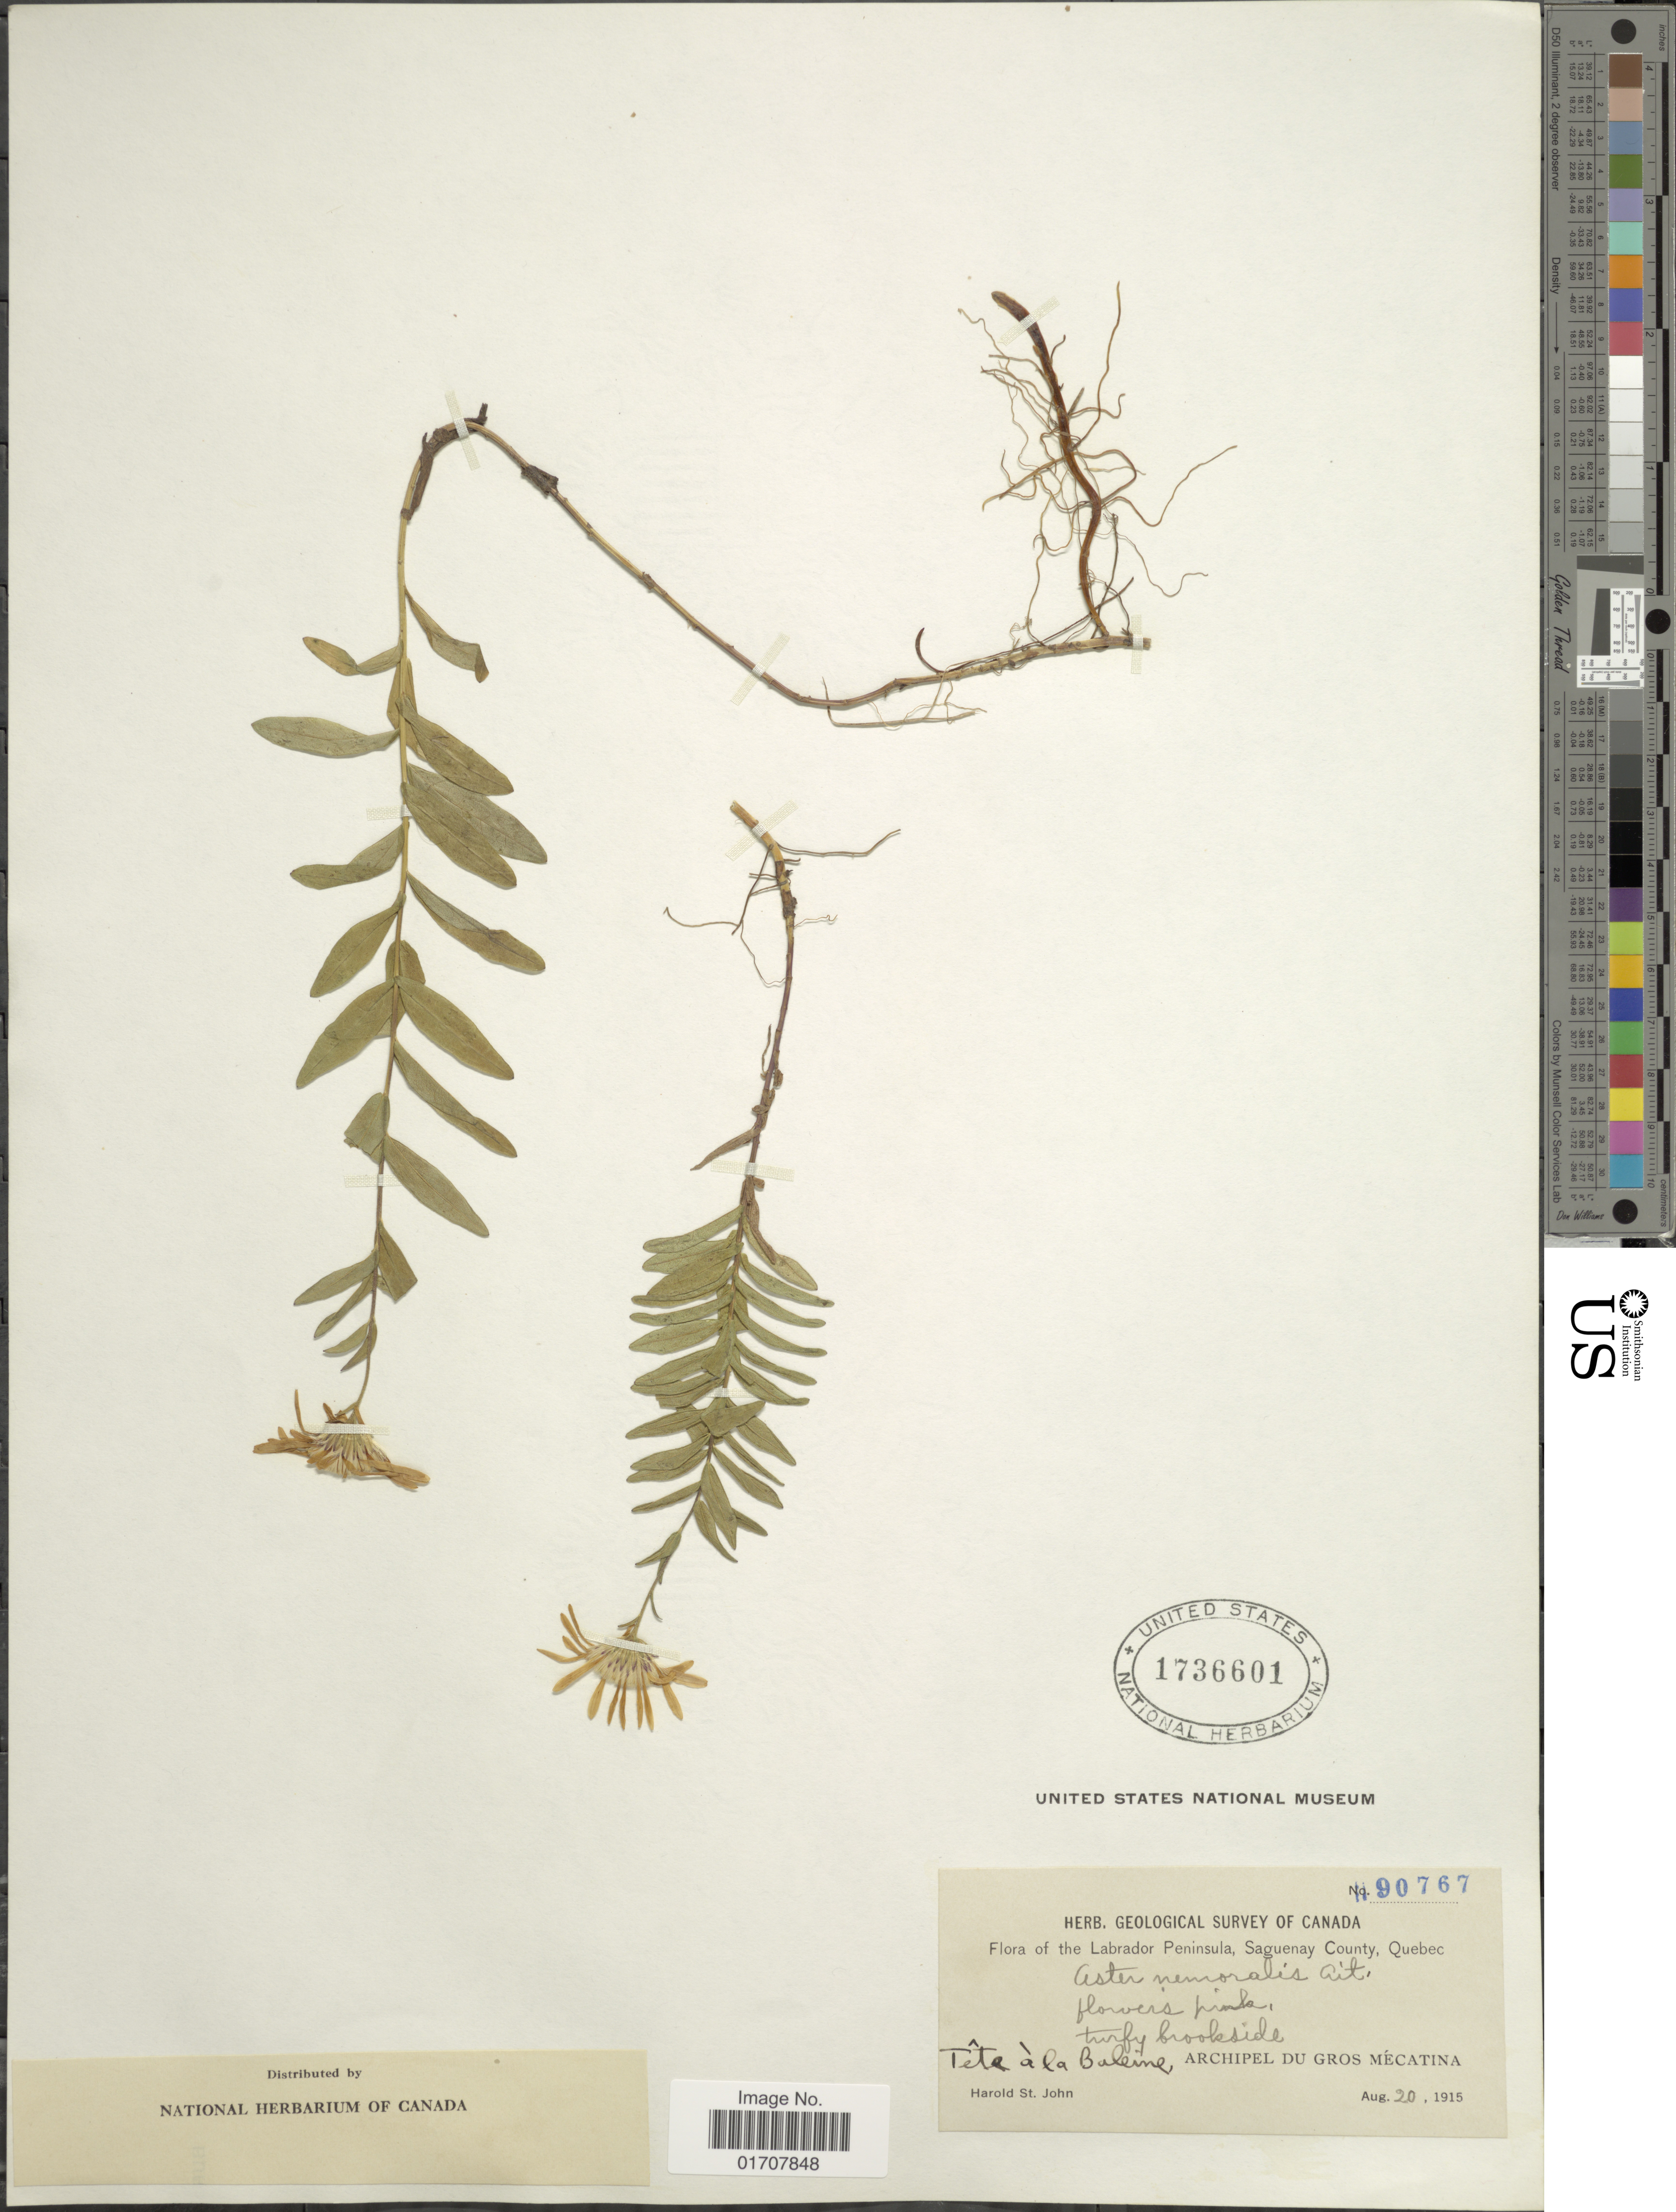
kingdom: Plantae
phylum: Tracheophyta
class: Magnoliopsida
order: Asterales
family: Asteraceae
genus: Oclemena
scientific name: Oclemena nemoralis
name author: (Aiton) Greene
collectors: H. St. John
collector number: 90767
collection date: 1915-08-20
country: Canada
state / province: Quebec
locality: The Labrador Peninsula, Saguenay County, turfy brookside, Tete ala Baleine, Archipel du gros Mecatina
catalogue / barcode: US 1763301